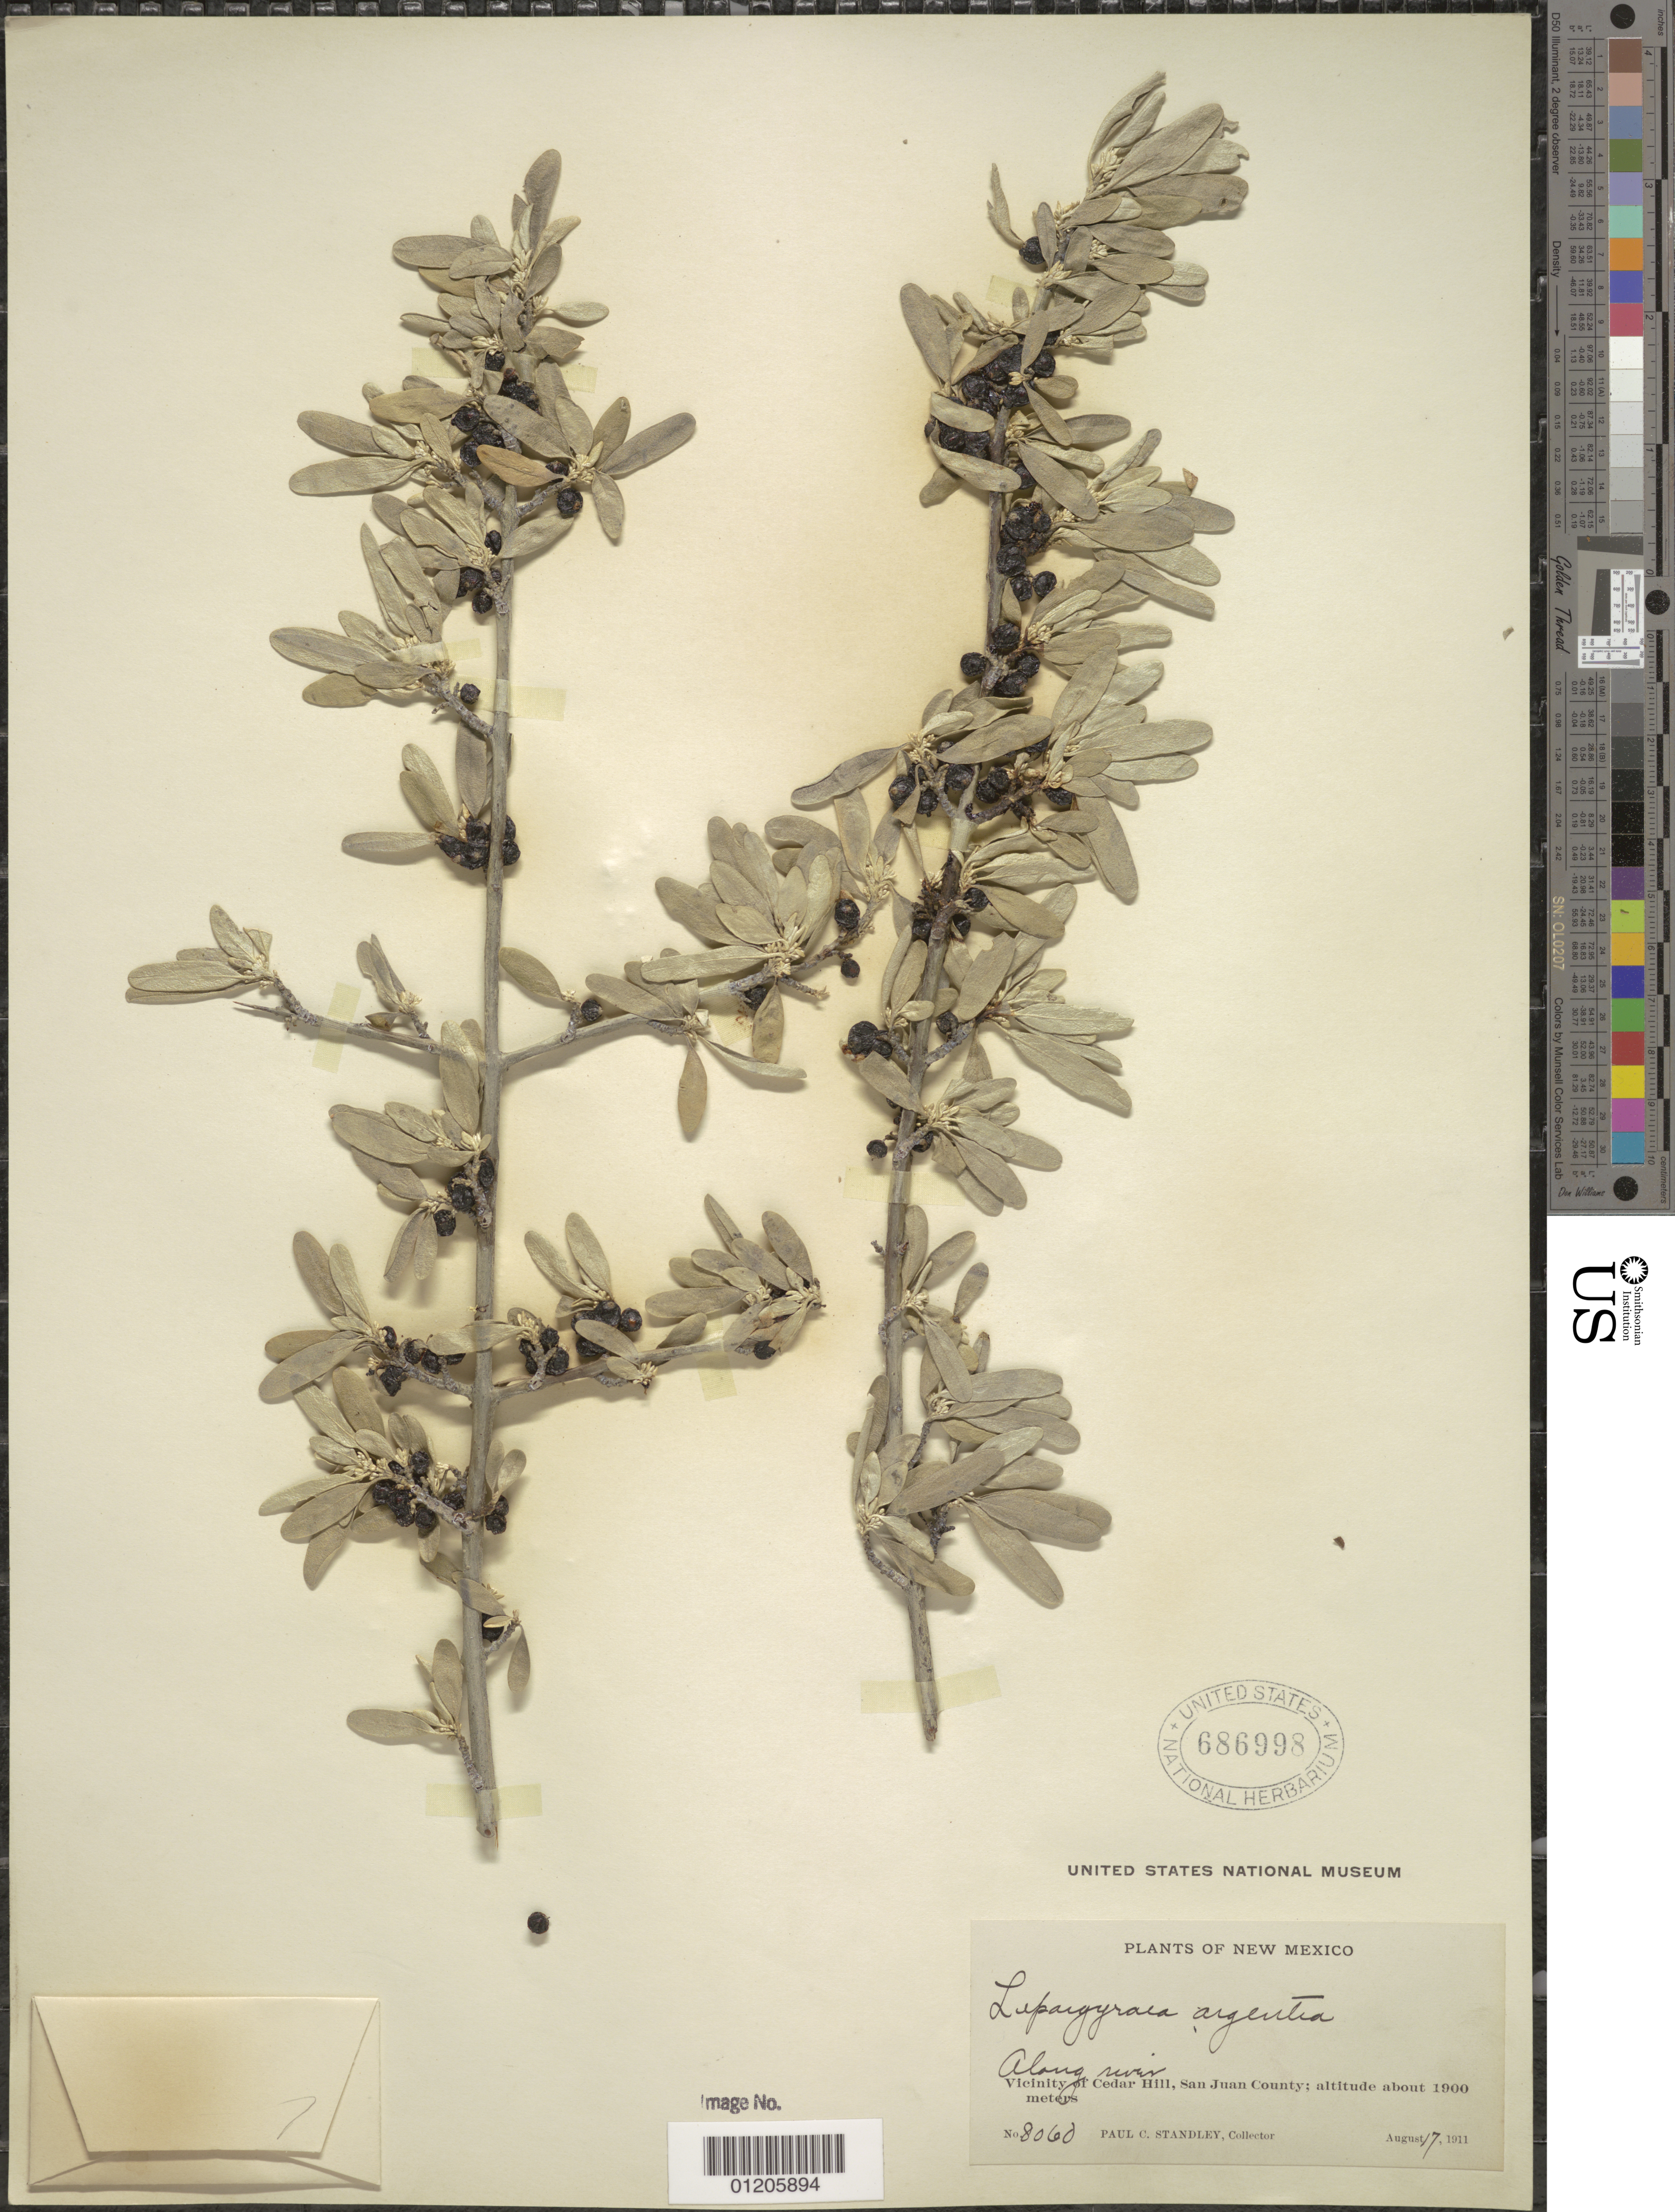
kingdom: Plantae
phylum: Tracheophyta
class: Magnoliopsida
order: Rosales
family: Elaeagnaceae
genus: Shepherdia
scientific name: Shepherdia argentea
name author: (Pursh) Nutt.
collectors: P. C. Standley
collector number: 8060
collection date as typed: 07 Aug 1911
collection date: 1911-08-07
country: United States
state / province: New Mexico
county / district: San Juan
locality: Cedar Hill.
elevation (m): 1900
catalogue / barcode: US 686998